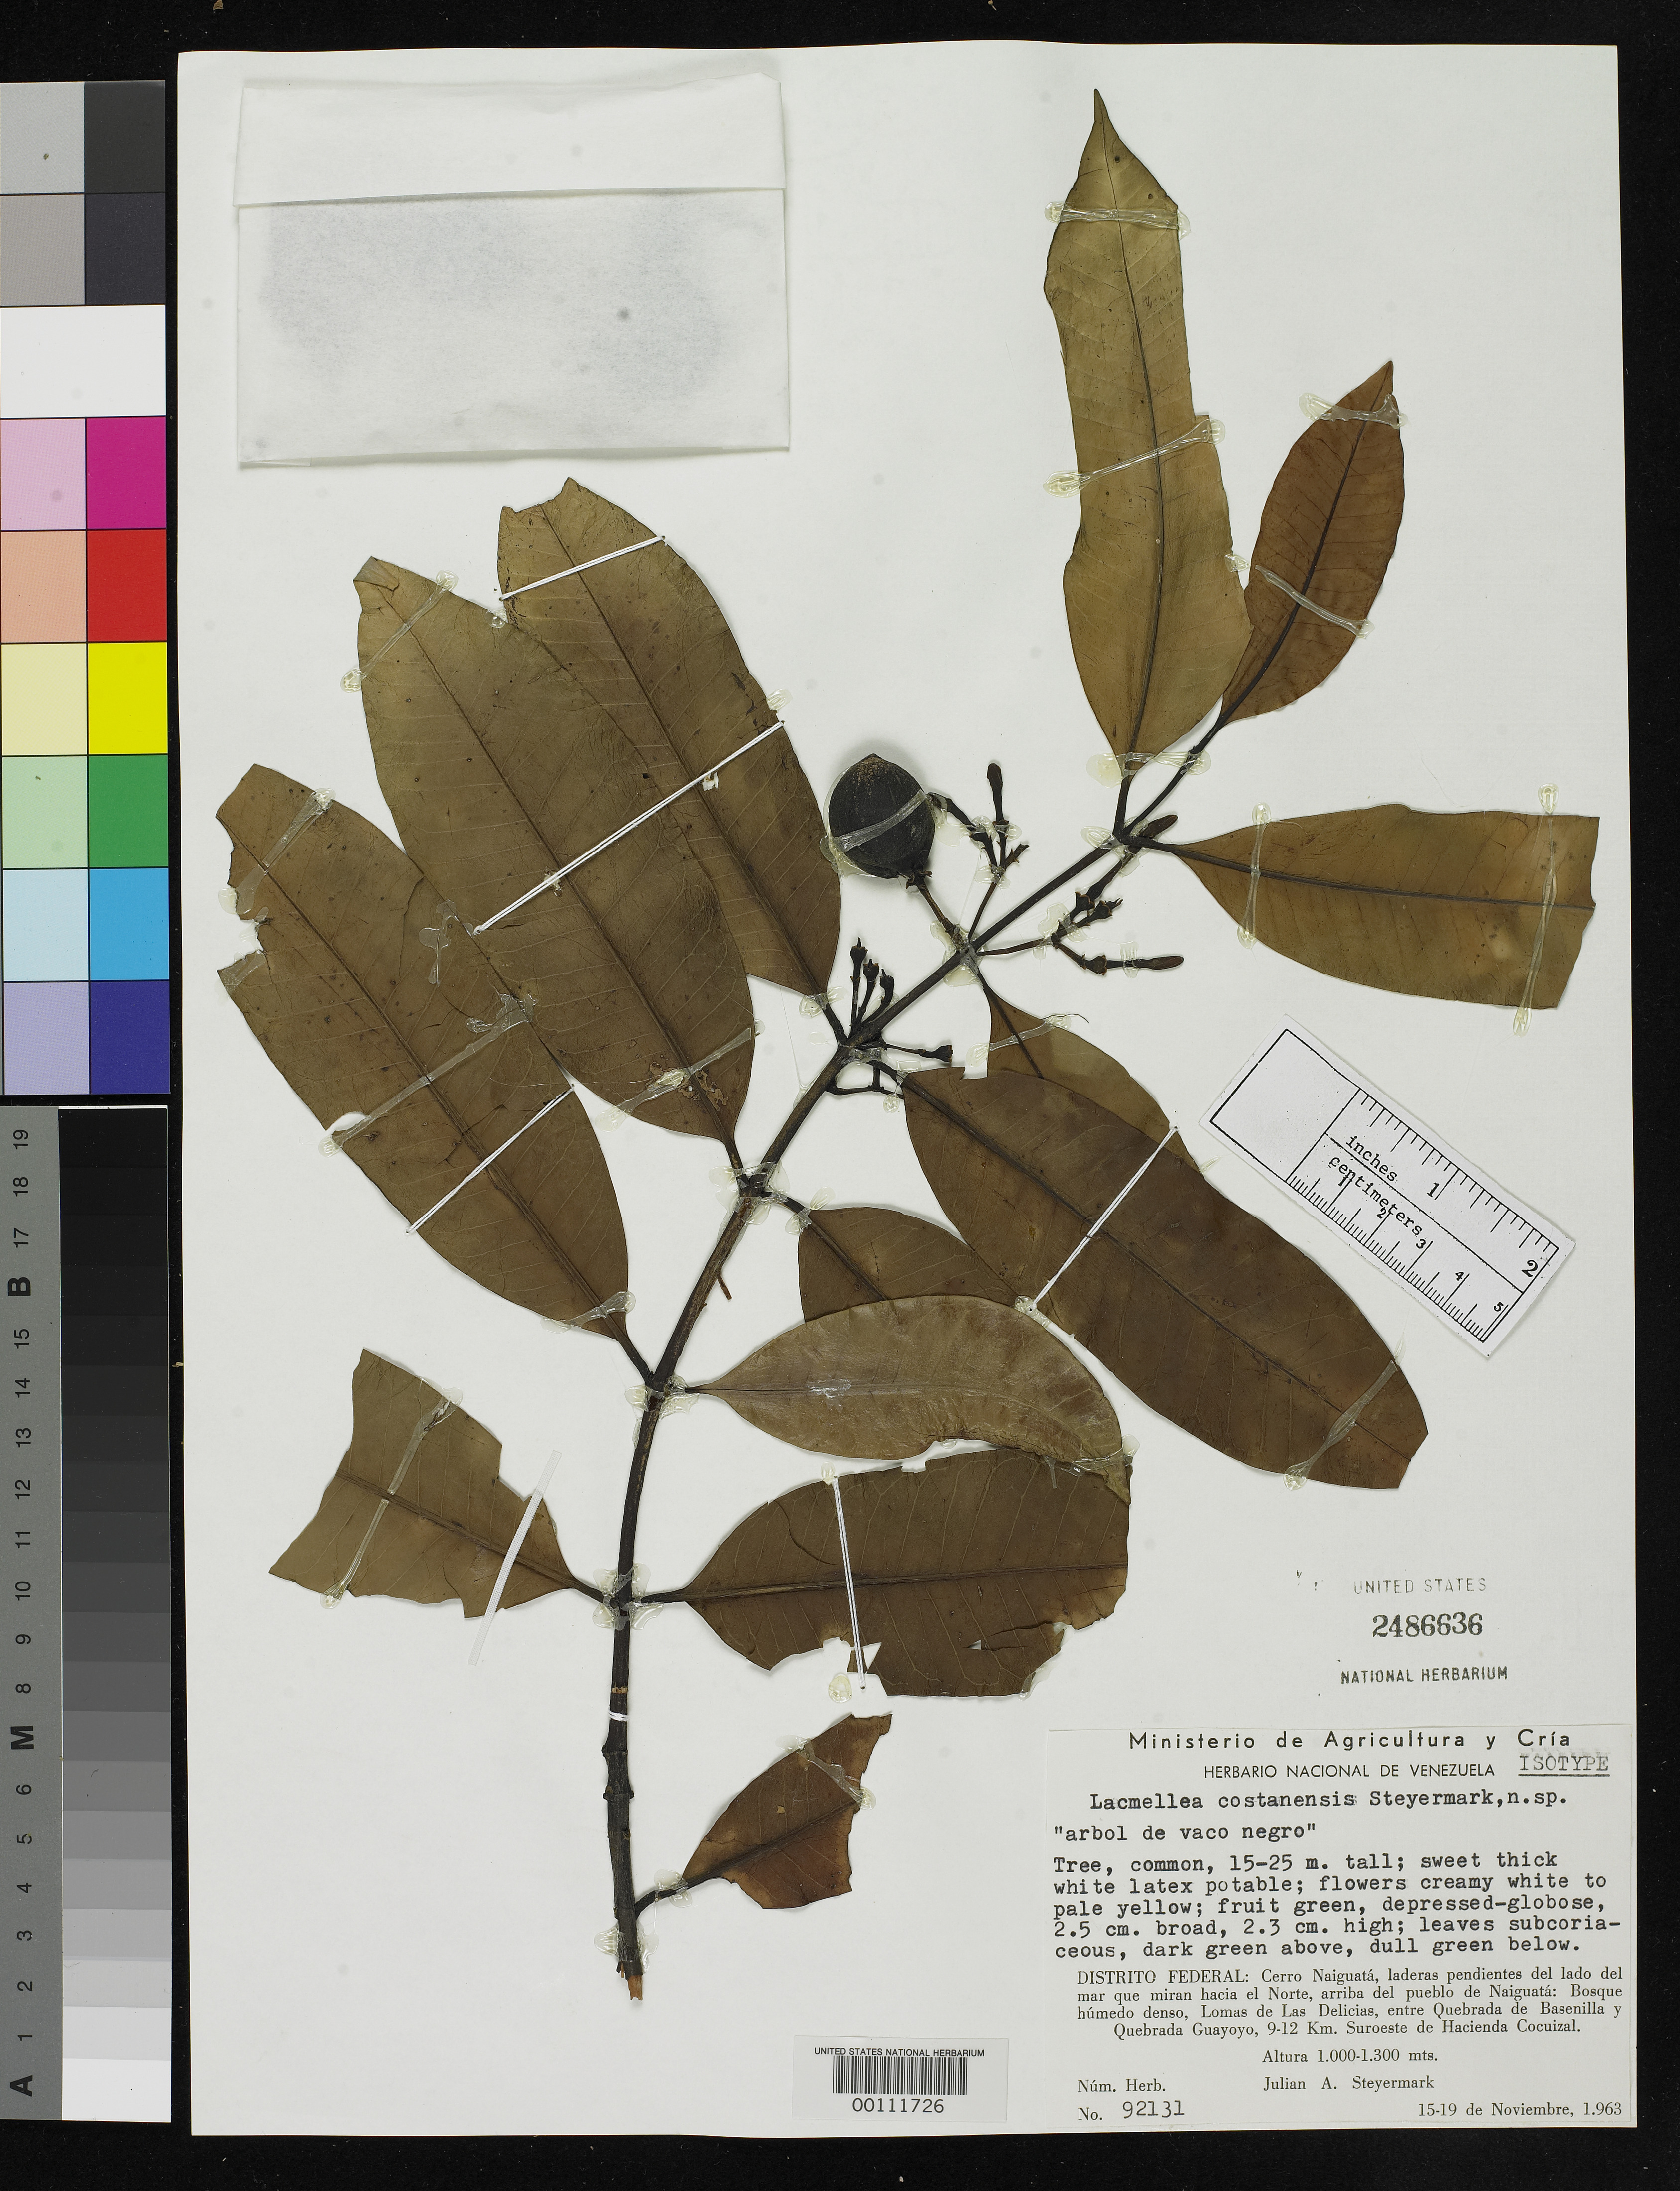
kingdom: Plantae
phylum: Tracheophyta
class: Magnoliopsida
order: Gentianales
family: Apocynaceae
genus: Lacmellea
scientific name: Lacmellea costanensis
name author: Steyerm.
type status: Isotype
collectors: J. Steyermark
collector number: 92131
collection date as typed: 15 Nov 1963 to 19 Nov 1963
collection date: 1963-11-15/1963-11-19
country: Venezuela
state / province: Distrito Federal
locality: Cerro Naiguata.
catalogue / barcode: US 2486636